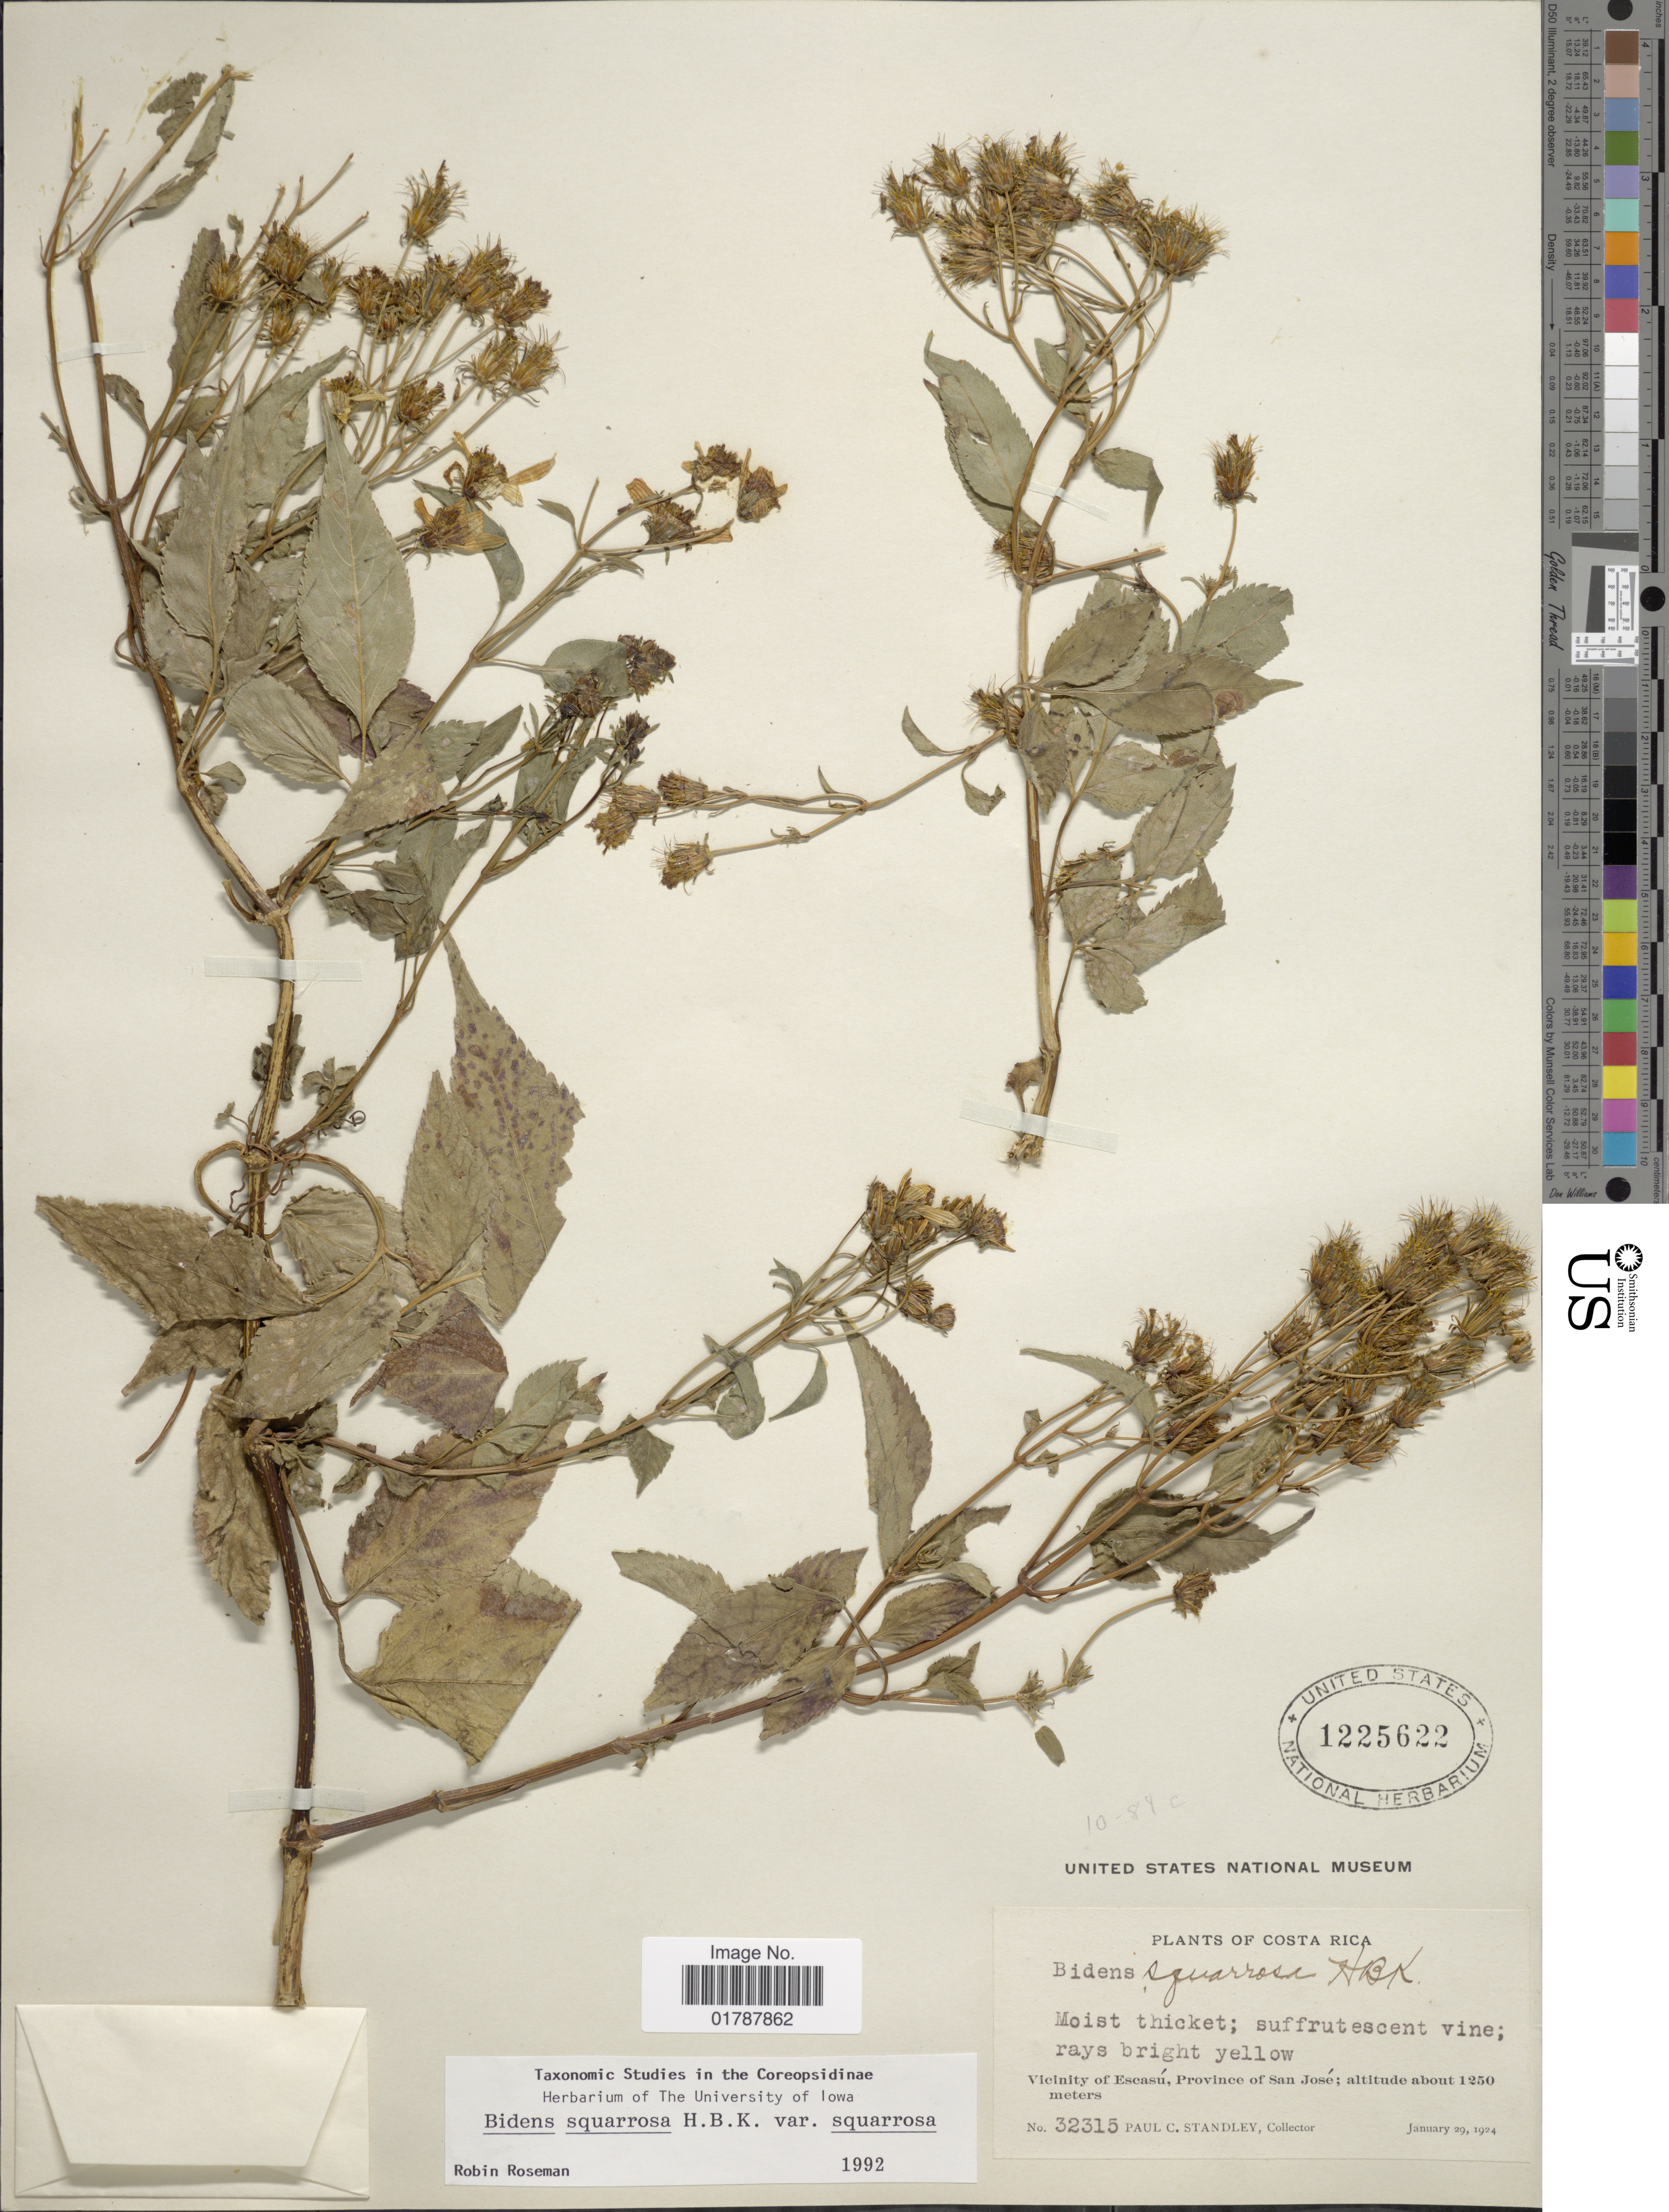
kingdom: Plantae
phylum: Tracheophyta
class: Magnoliopsida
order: Asterales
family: Asteraceae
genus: Bidens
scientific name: Bidens squarrosa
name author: Kunth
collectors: P. C. Standley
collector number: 32315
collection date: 1924-01-29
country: Costa Rica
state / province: San José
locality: Vicinity of Escasu, Province of San Jose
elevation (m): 1250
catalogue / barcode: US 1225622